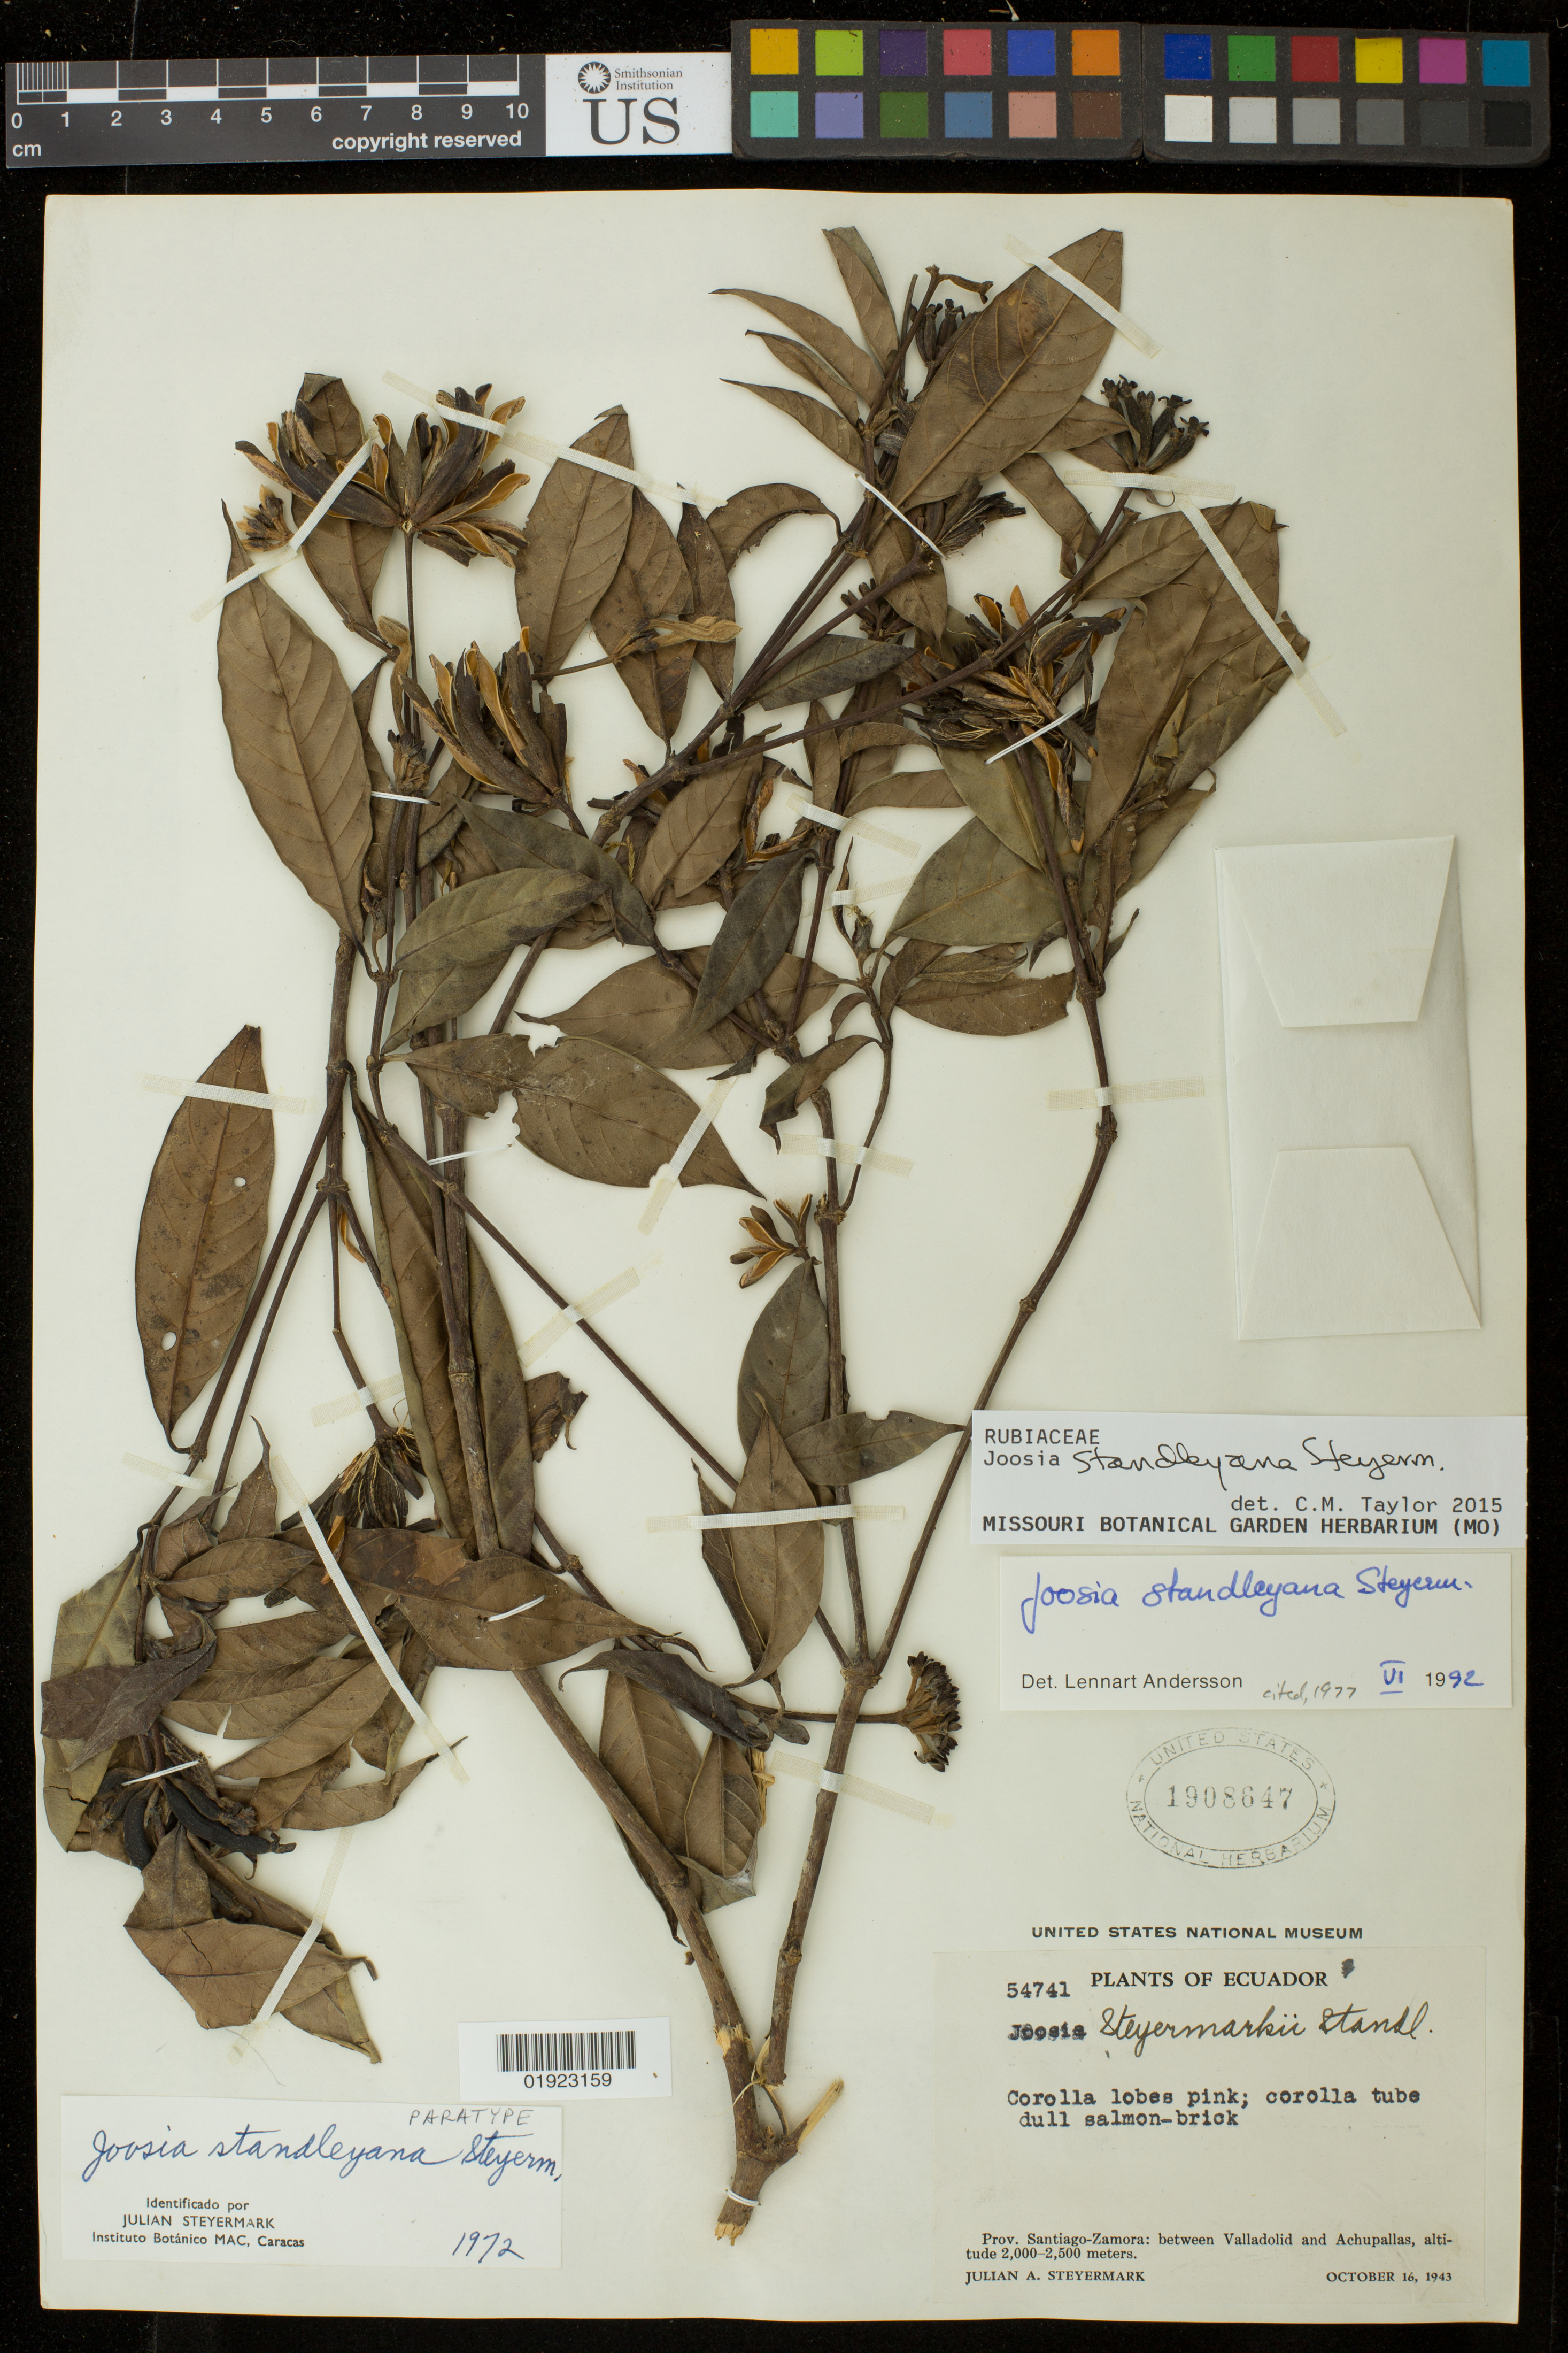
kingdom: Plantae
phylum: Tracheophyta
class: Magnoliopsida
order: Gentianales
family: Rubiaceae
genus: Joosia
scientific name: Joosia standleyana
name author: Steyerm.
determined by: Taylor, Charlotte M.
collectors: J. Steyermark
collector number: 54741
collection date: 1943-10-16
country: Ecuador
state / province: Morona-Santiago / Zamora-Chinchipe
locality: Between Valladolid and Achupallas.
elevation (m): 2000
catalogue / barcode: US 1908647